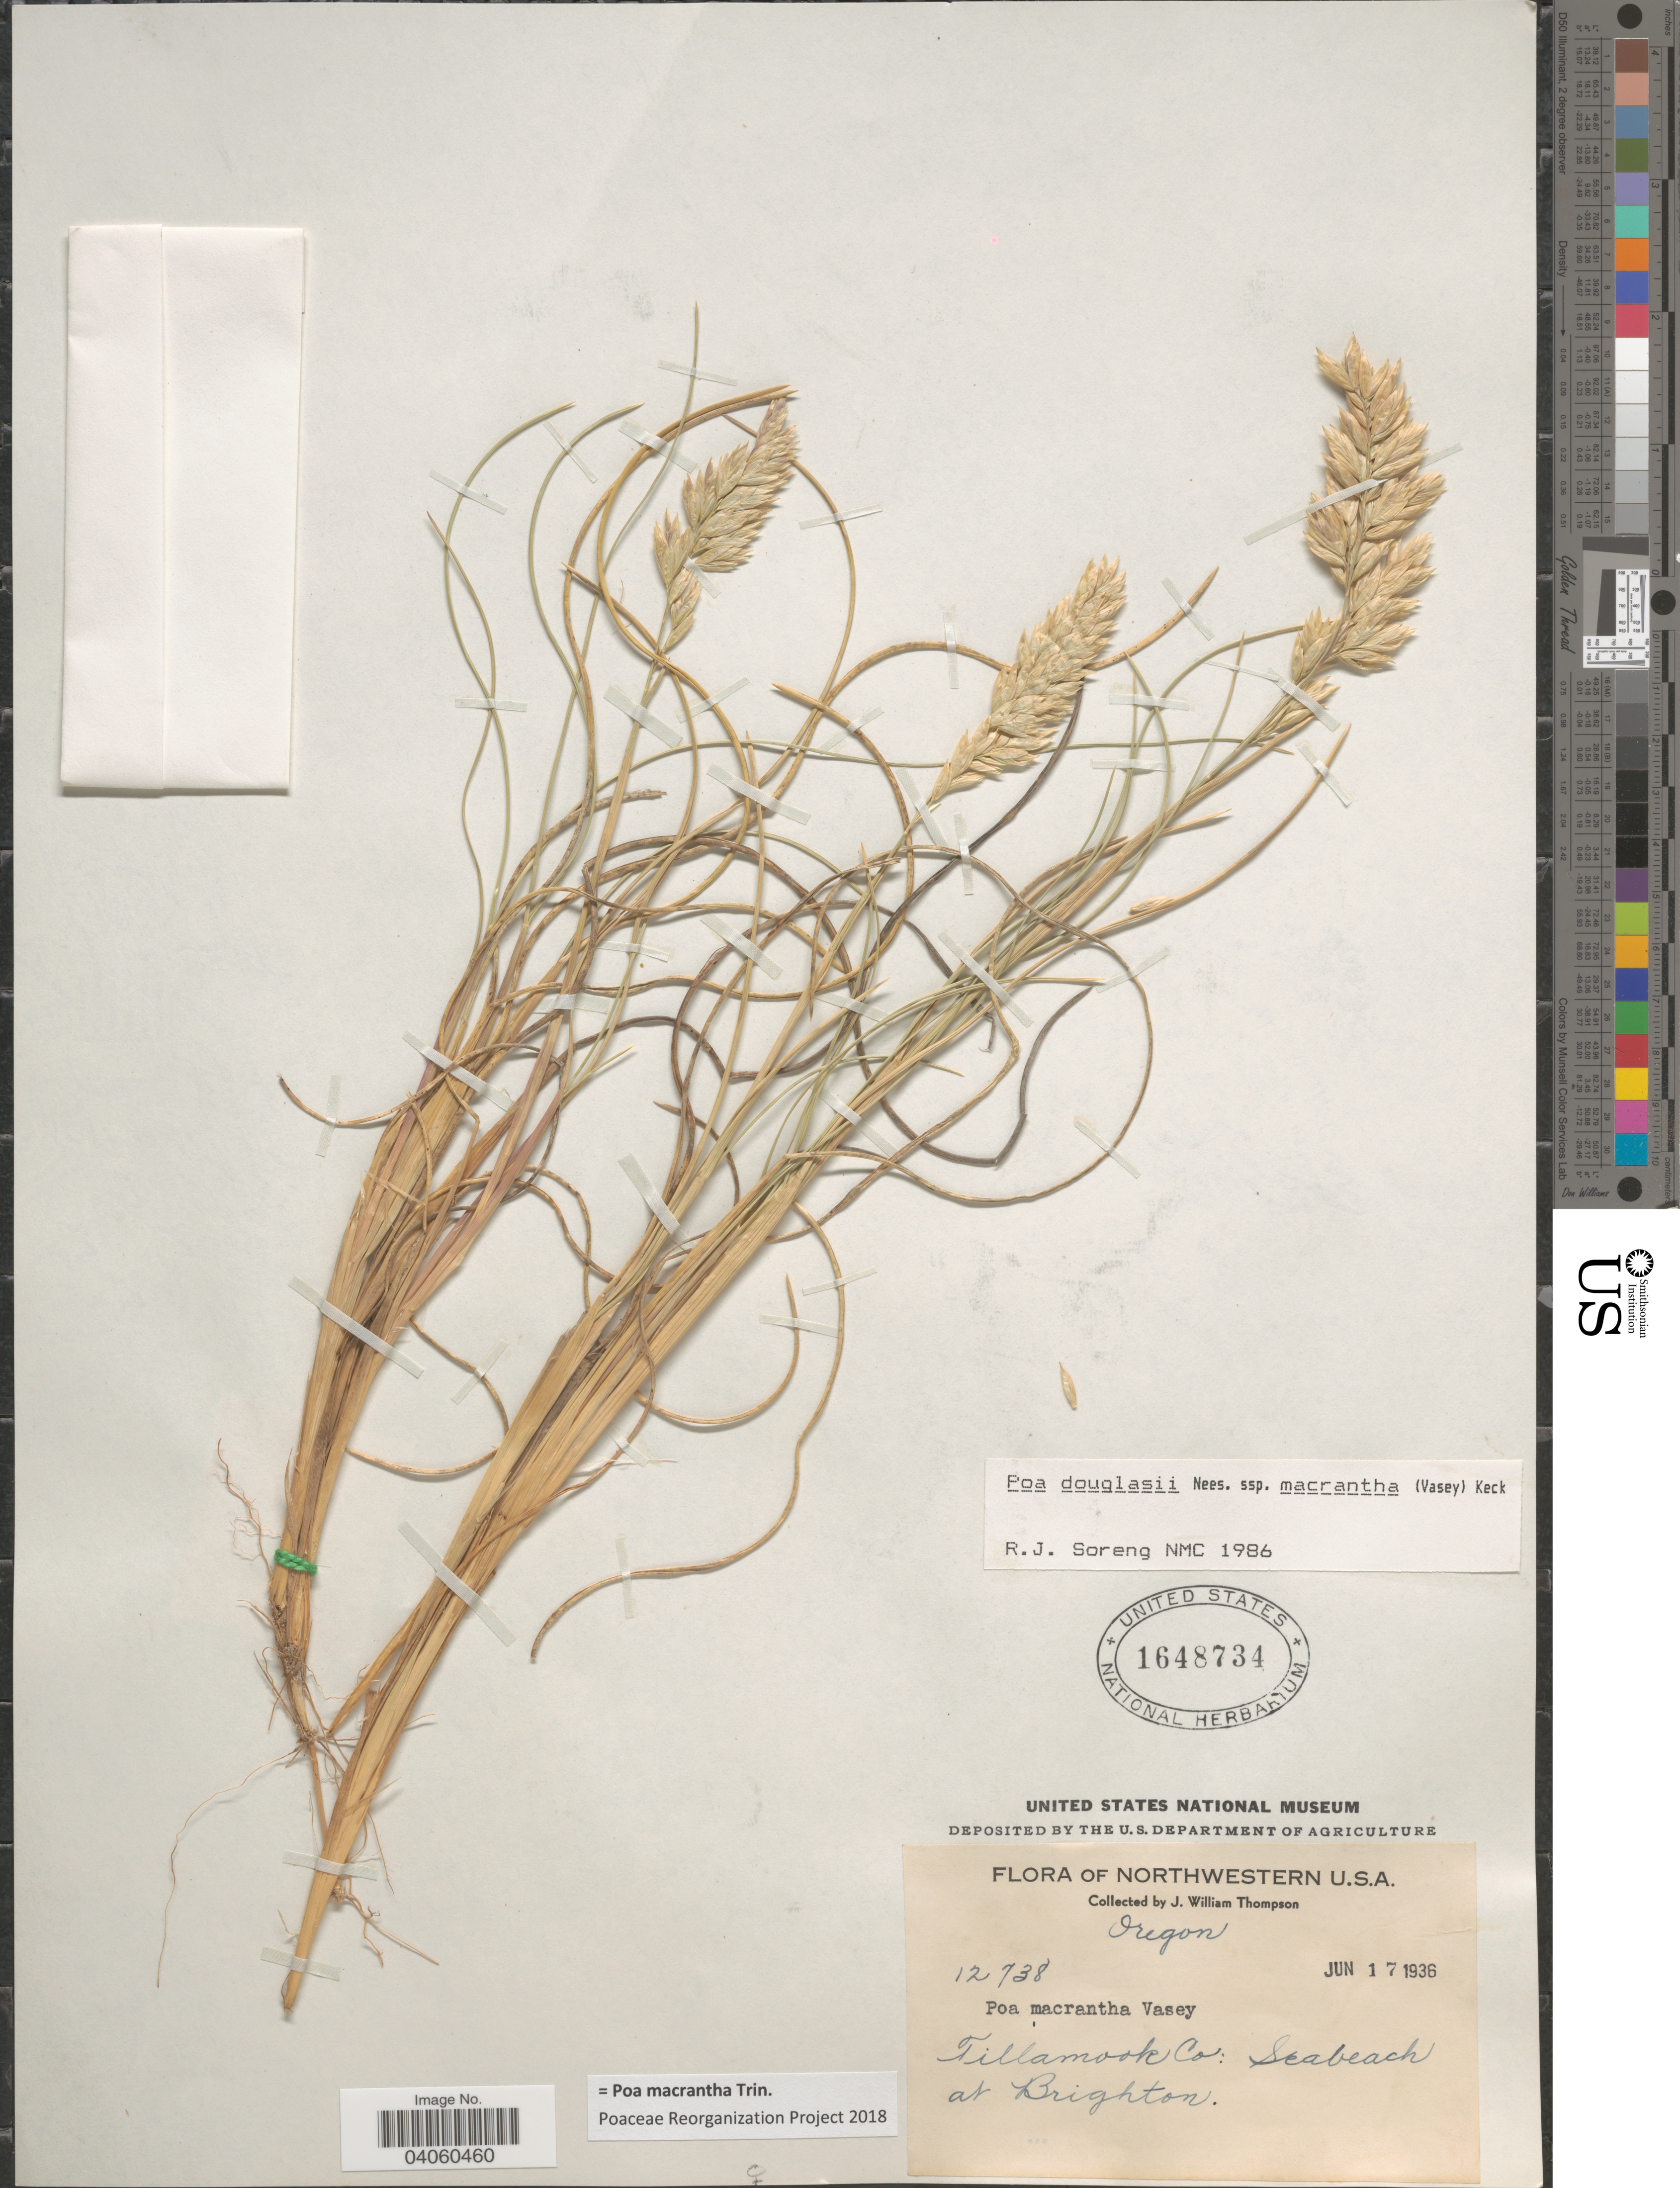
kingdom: Plantae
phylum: Tracheophyta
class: Liliopsida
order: Poales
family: Poaceae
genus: Poa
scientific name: Poa macrantha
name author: Vasey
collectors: J. W. Thompson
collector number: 12738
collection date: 1936-06-17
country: United States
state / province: Oregon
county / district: Tillamook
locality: Northwestern U.S.A. Tillamook Co: Seabeach at Brighton.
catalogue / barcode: US 1648734